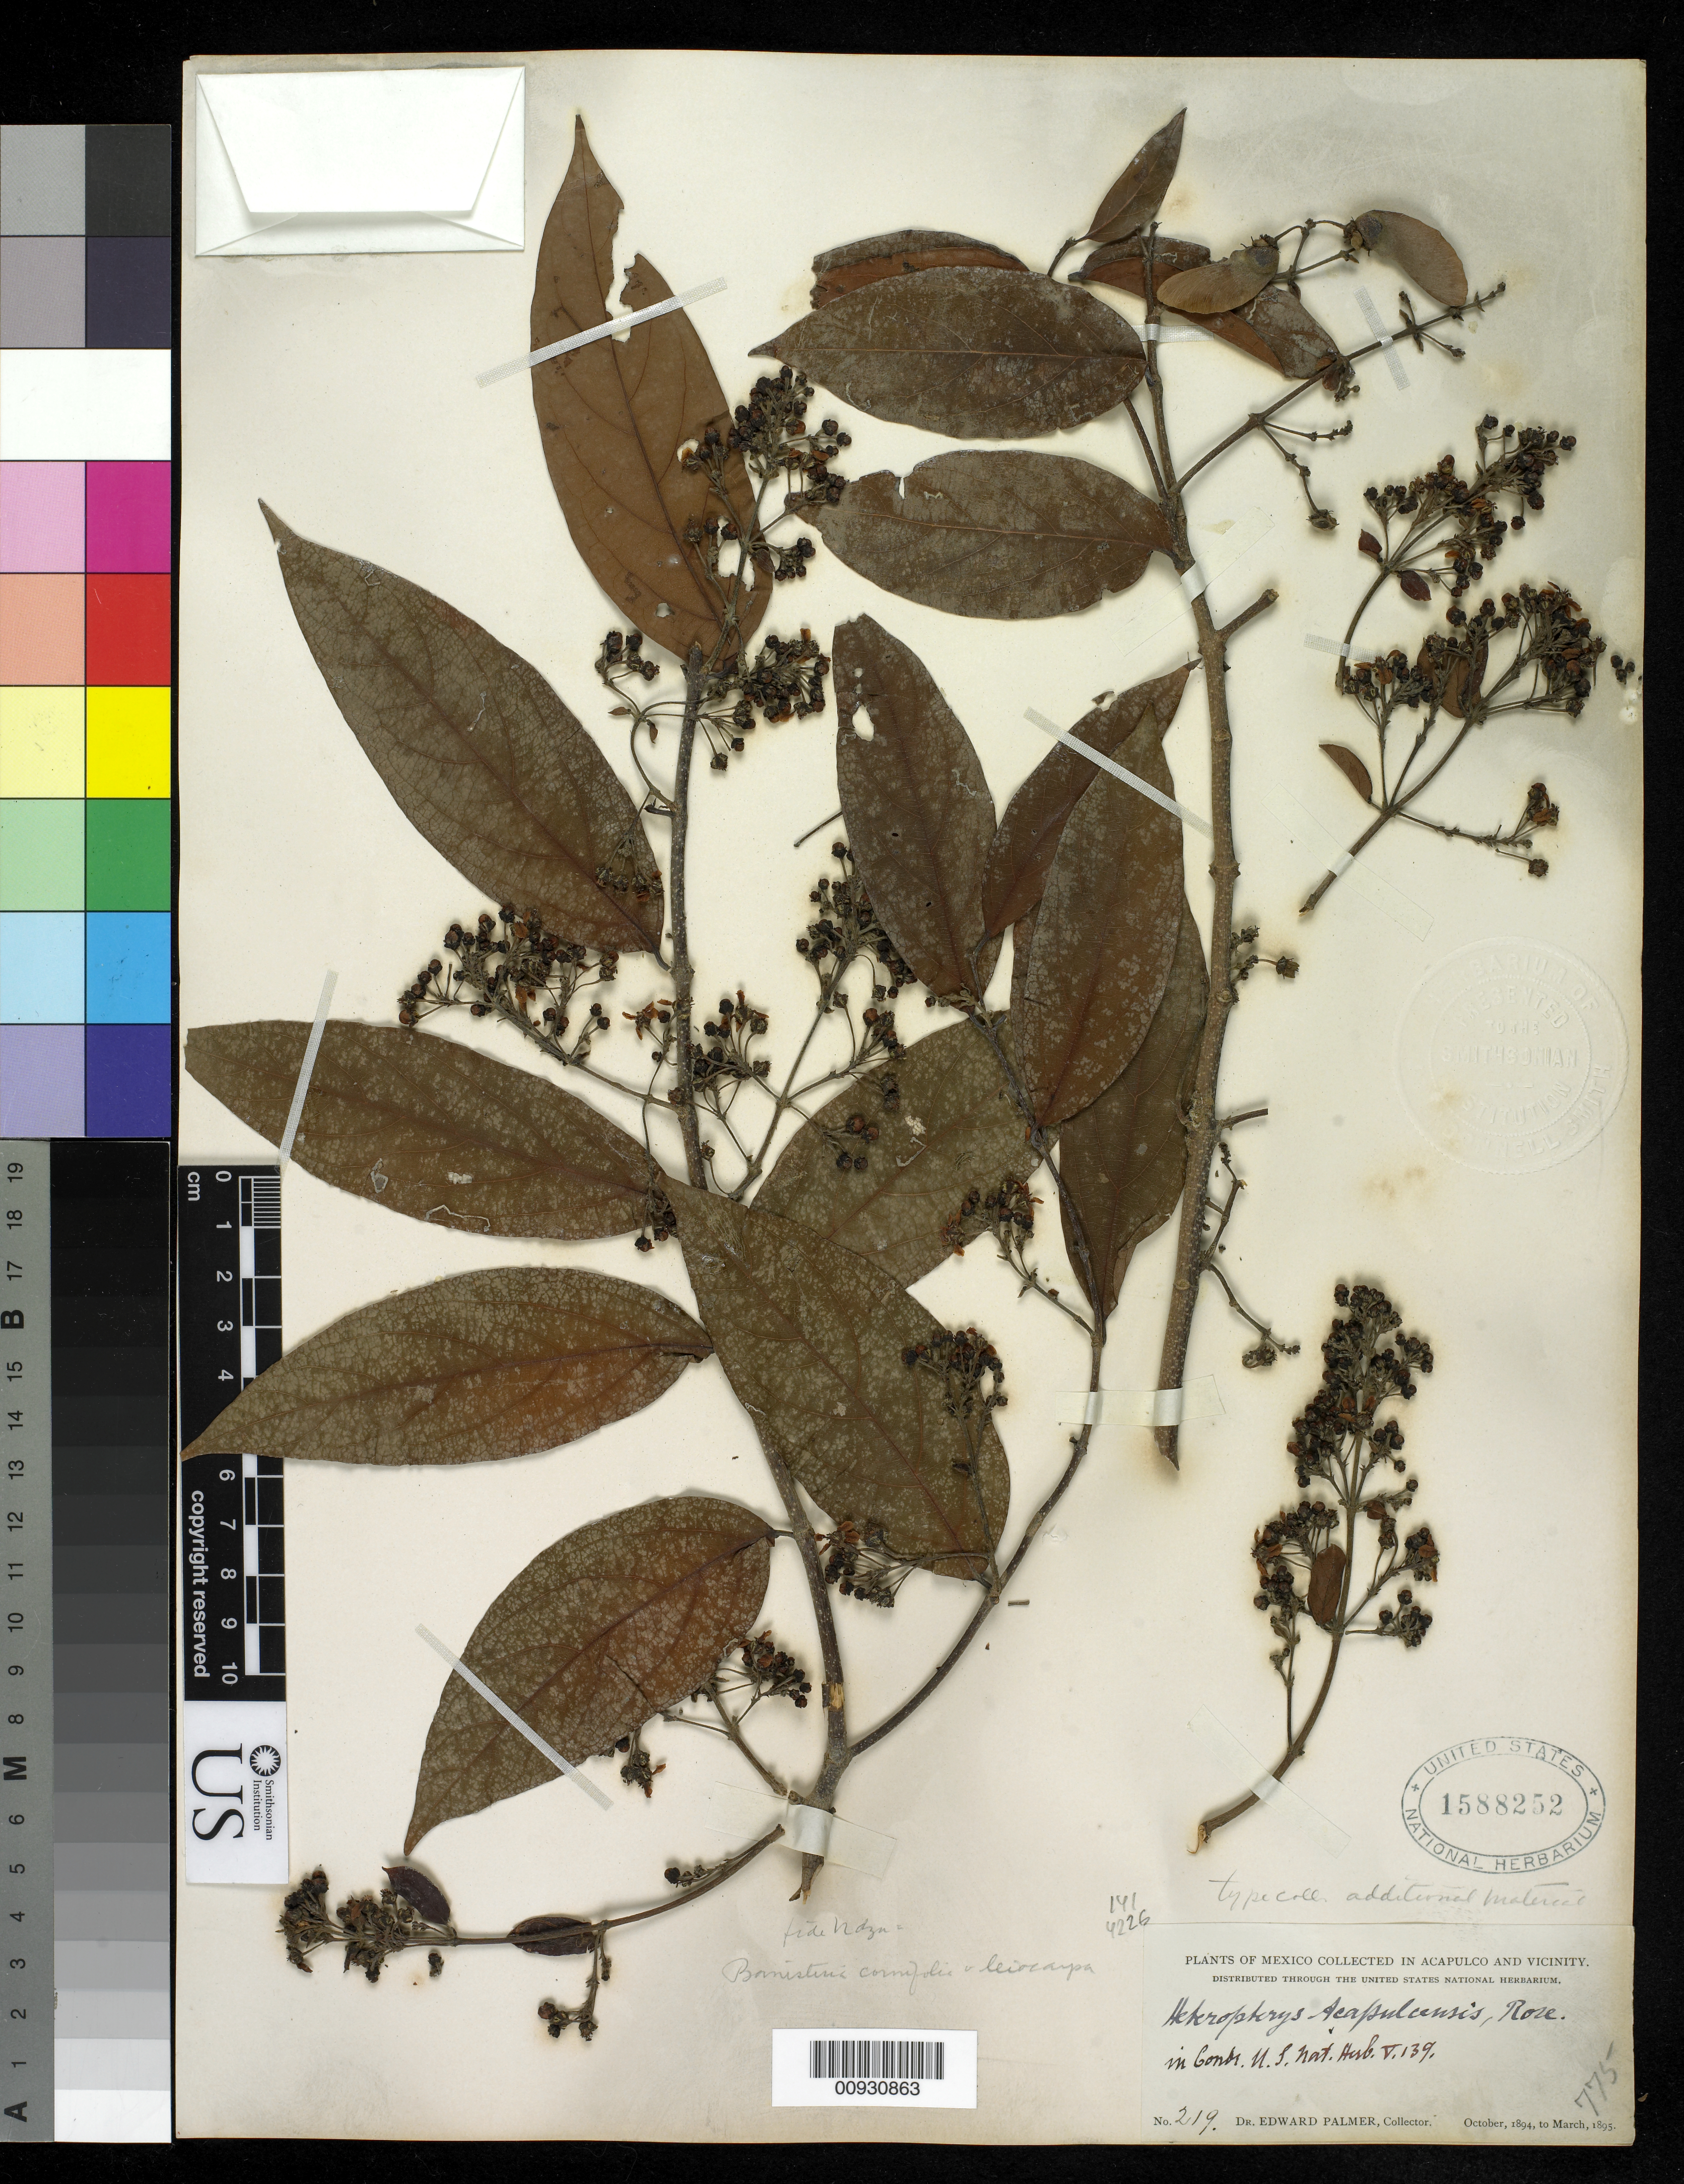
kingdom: Plantae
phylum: Tracheophyta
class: Magnoliopsida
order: Malpighiales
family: Malpighiaceae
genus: Heteropterys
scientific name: Heteropterys acapulcensis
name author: Rose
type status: Isotype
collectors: E. Palmer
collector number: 219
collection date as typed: Oct 1894 to -- Mar 1895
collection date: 1894-10/1895-03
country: Mexico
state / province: Guerrero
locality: Near Acapulco.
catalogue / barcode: US 1588252